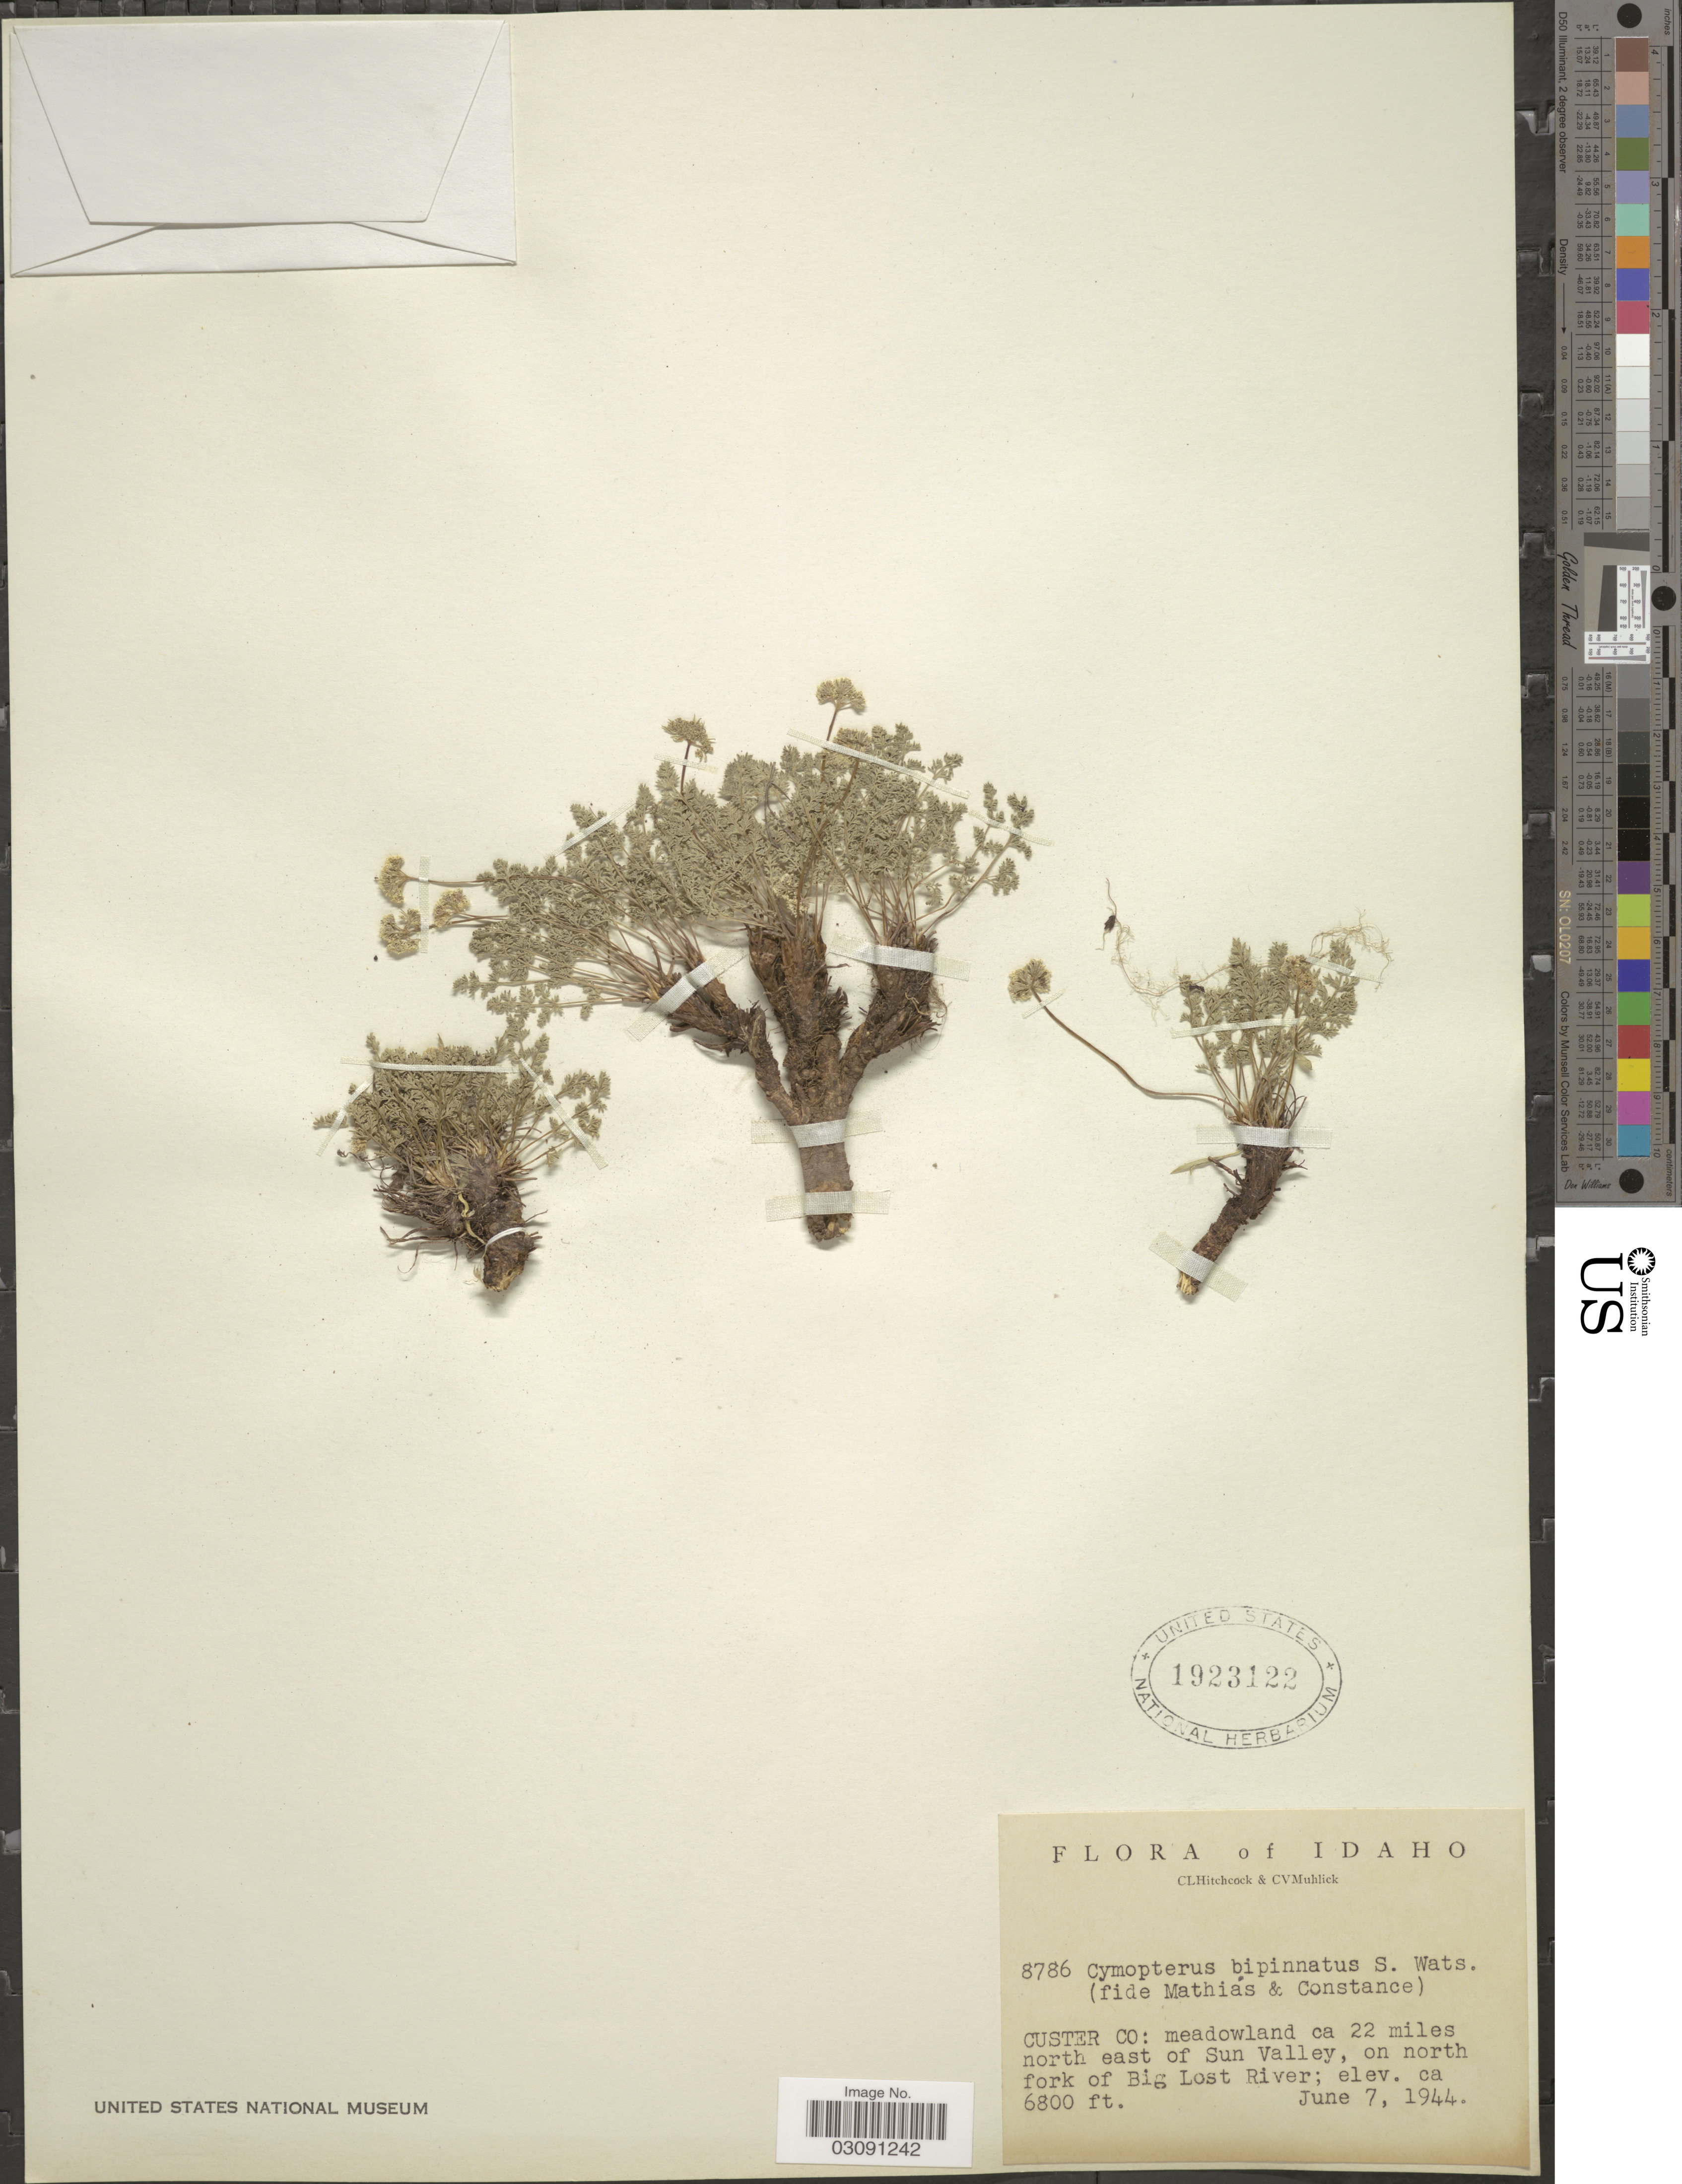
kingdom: Plantae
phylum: Tracheophyta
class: Magnoliopsida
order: Apiales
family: Apiaceae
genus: Cymopterus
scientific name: Cymopterus bipinnatus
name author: S. Watson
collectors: C. L. Hitchcock & C. V. Muhlick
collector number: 8786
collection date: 1944-06-07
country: United States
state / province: Idaho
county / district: Custer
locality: meadowland ca 22 miles north east of Sun Valley, on north fork of Big Lost River.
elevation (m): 2073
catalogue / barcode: US 1923122